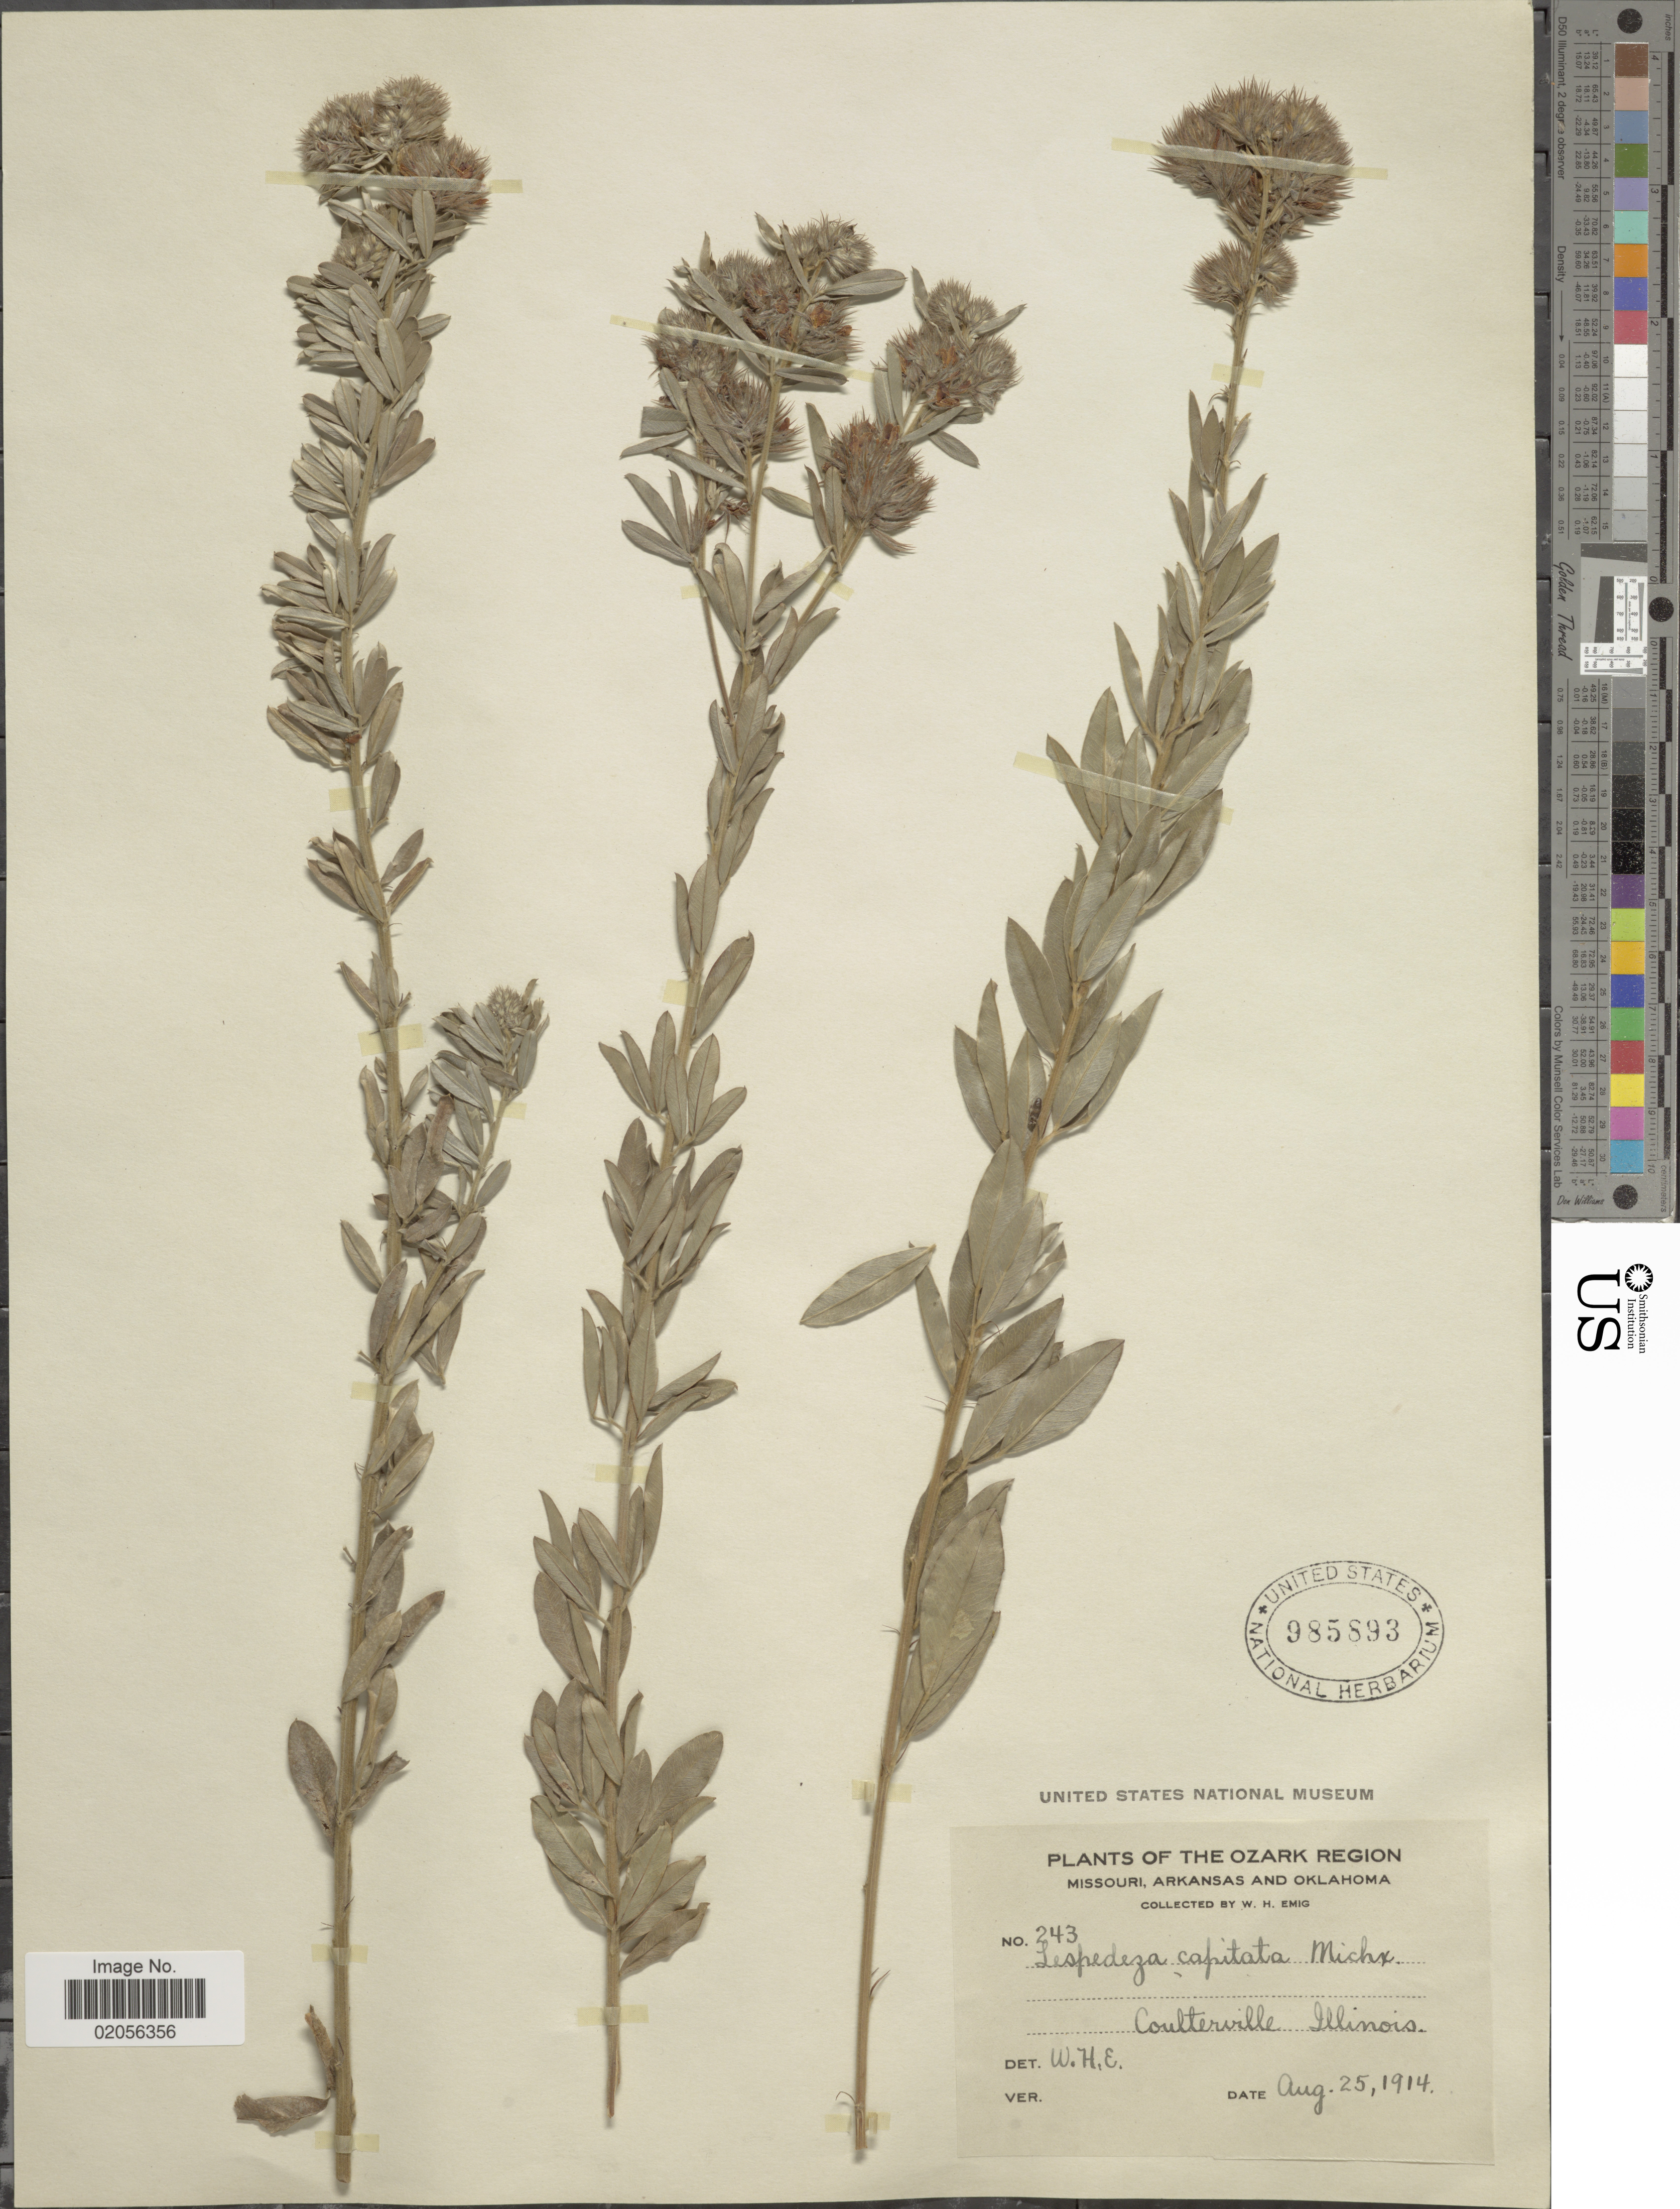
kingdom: Plantae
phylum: Tracheophyta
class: Magnoliopsida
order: Fabales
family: Fabaceae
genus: Lespedeza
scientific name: Lespedeza capitata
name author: Michx.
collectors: W. H. Emig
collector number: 243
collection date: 1914-08-25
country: United States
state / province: Illinois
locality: Ozark Region. Coutterville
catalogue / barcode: US 985893